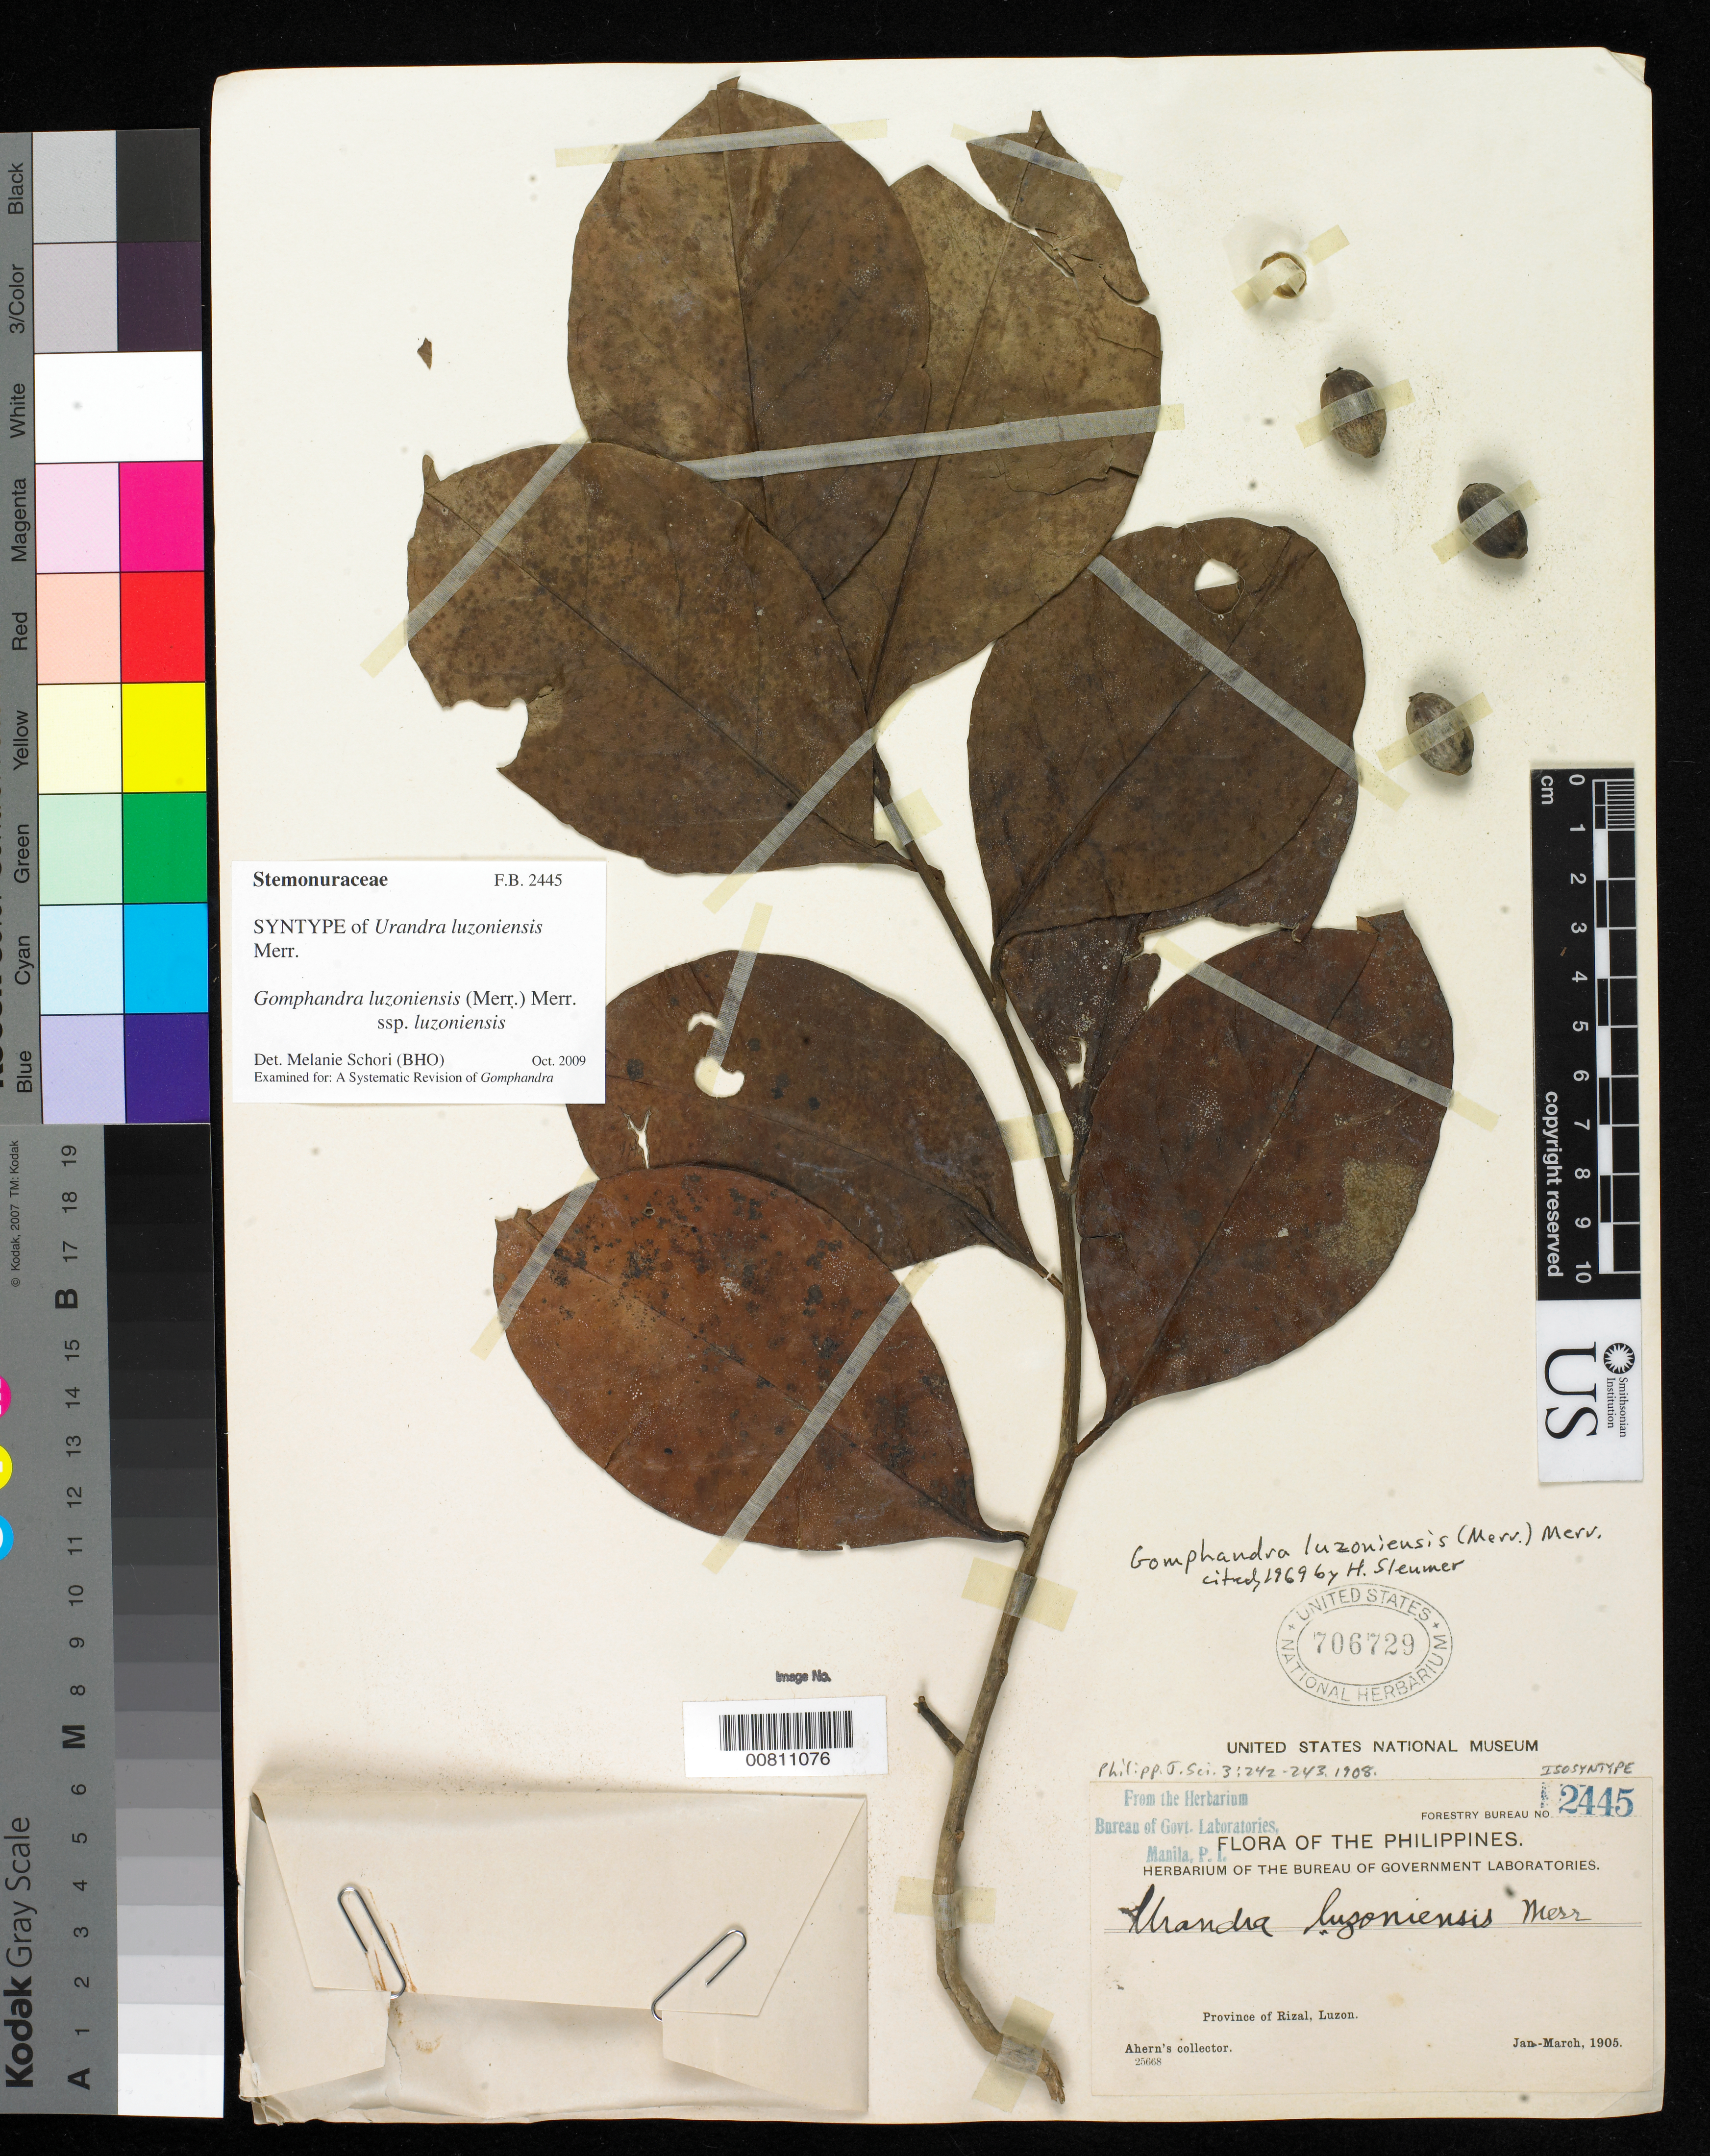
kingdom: Plantae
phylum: Tracheophyta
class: Magnoliopsida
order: Cardiopteridales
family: Stemonuraceae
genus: Urandra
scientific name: Urandra luzoniensis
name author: Merr.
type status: Isosyntype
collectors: Ahern's collector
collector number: For. Bur. 2445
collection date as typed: Jan 1905 to -- --- Mar 1905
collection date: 1905-01/1905-03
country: Philippines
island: Luzon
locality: Province of Rizal, Luzon.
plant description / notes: Cited 1969 by H. Sleumer.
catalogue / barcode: US 706729